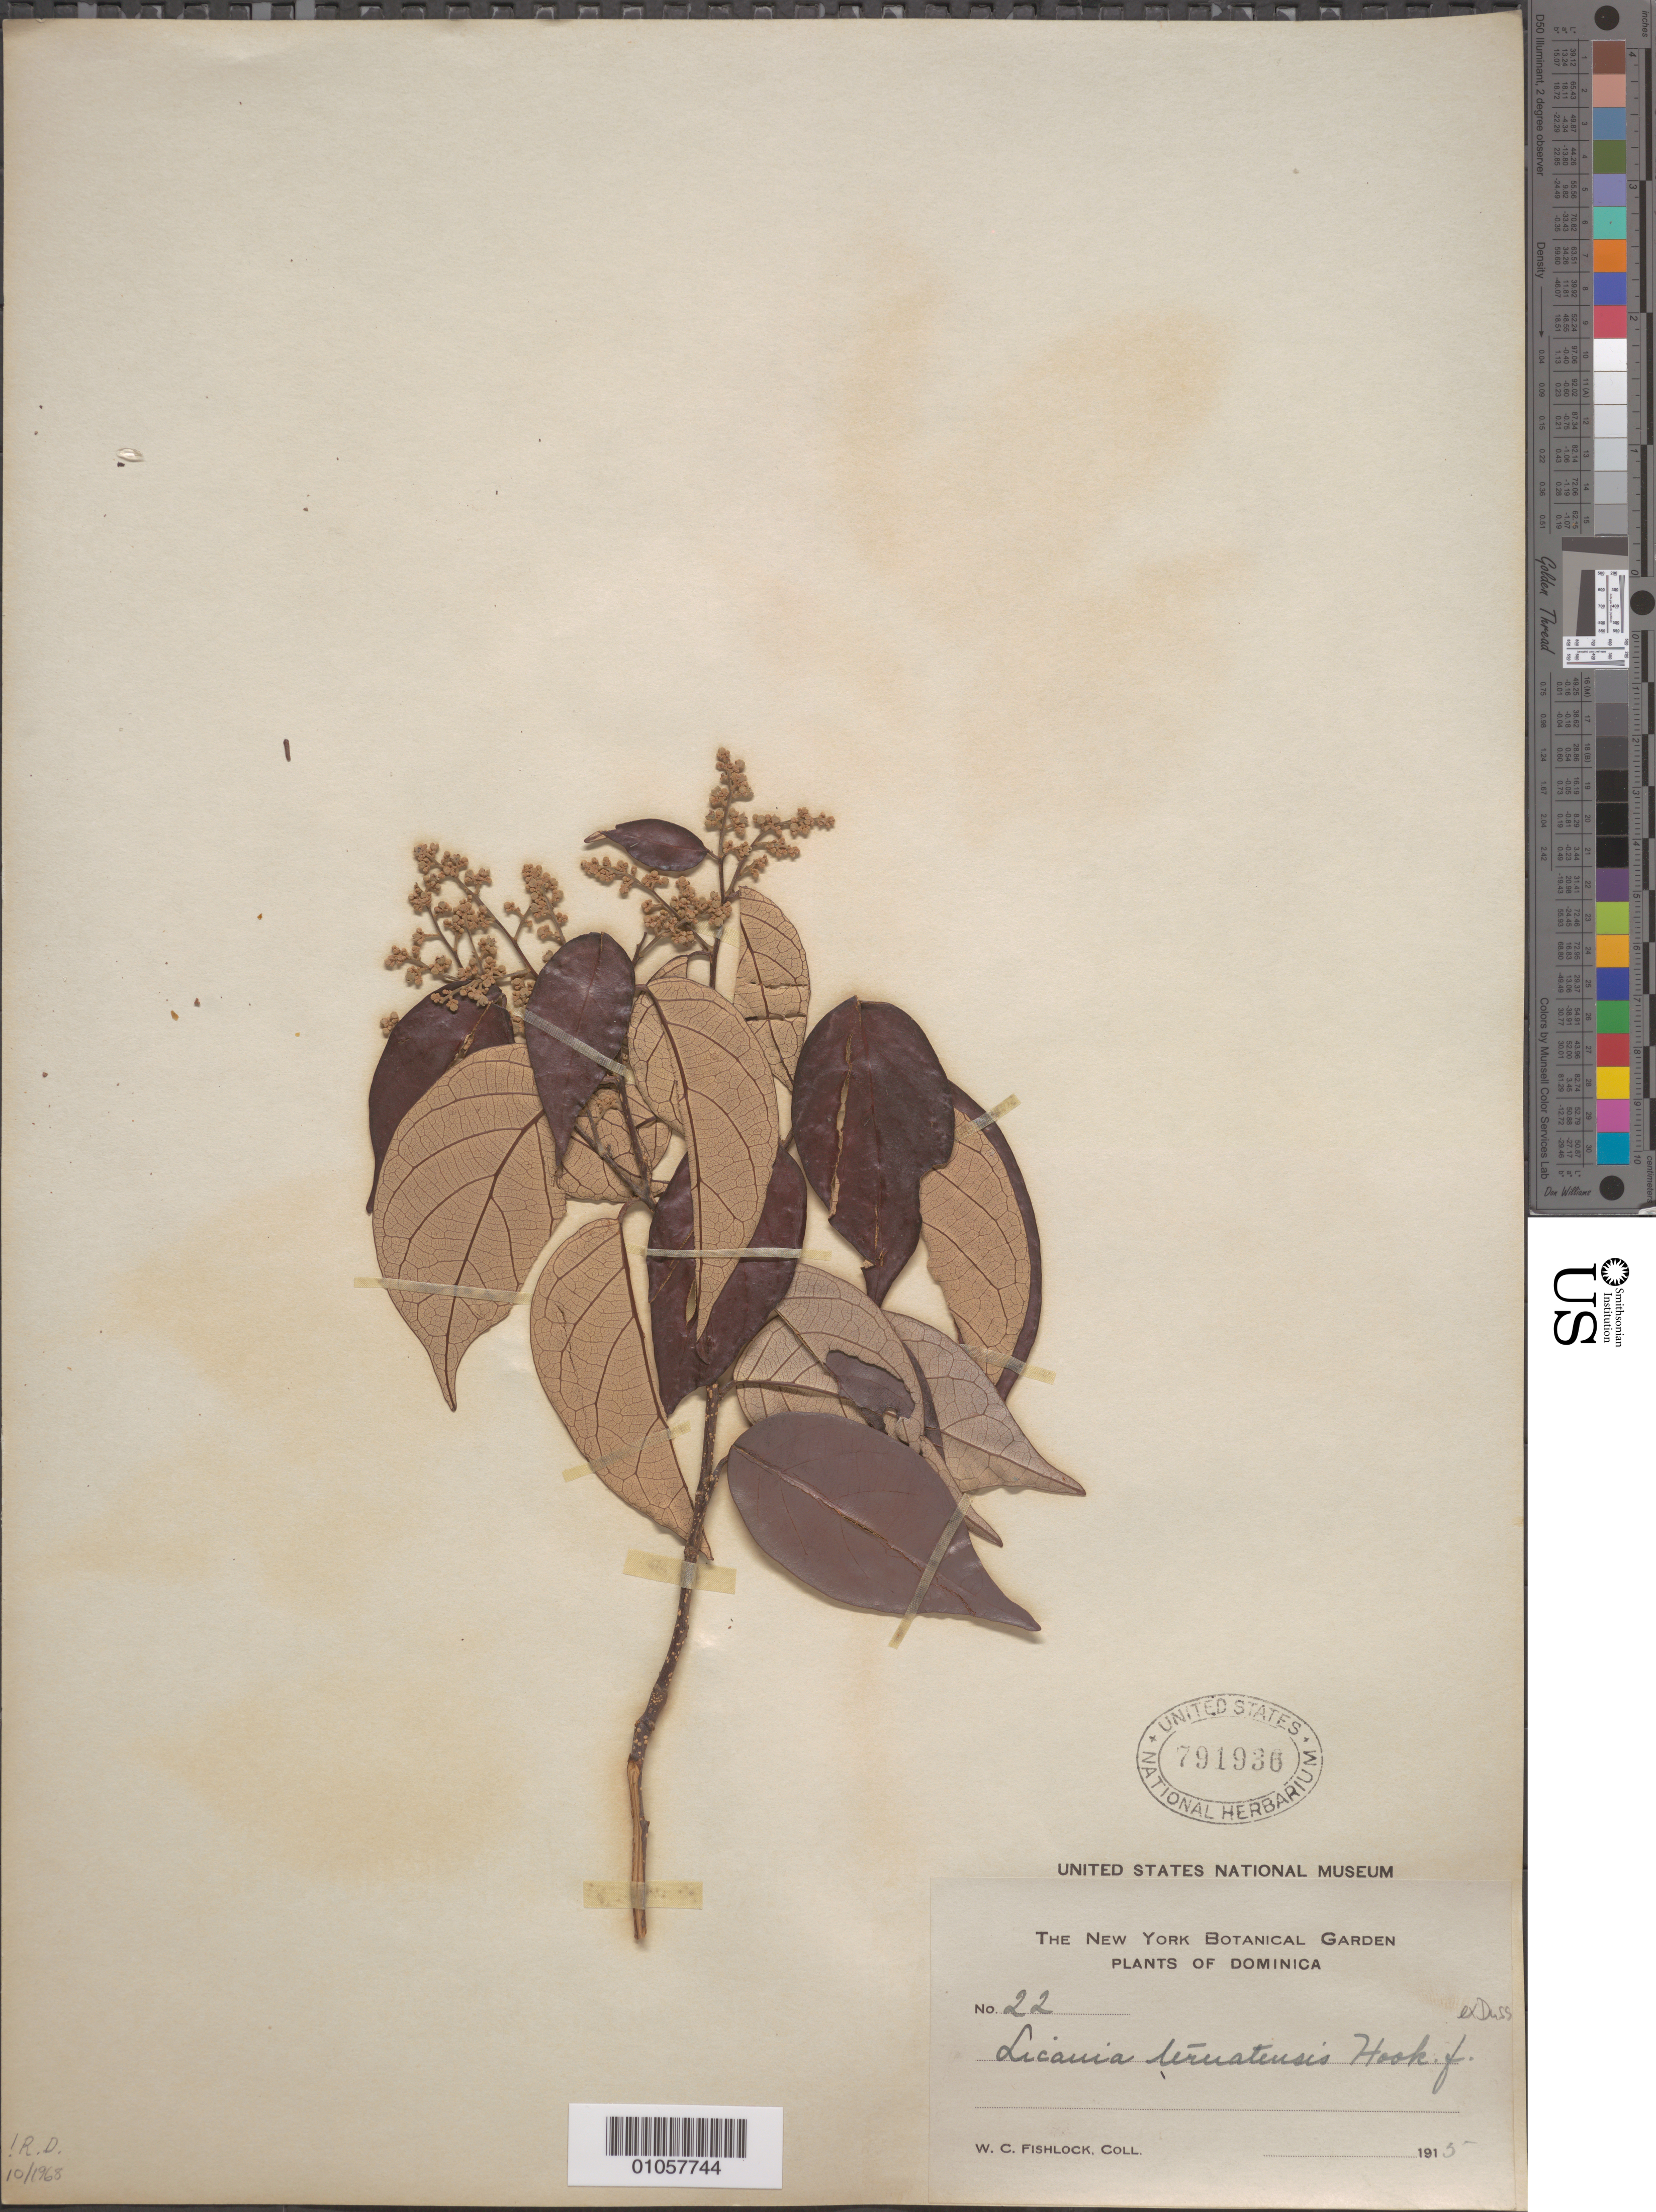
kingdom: Plantae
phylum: Tracheophyta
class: Magnoliopsida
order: Malpighiales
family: Chrysobalanaceae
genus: Licania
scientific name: Licania ternatensis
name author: Hook. f. ex Duss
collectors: W. Fishlock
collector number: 22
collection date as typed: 1915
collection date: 1915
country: Dominica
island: Dominica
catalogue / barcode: US 791936